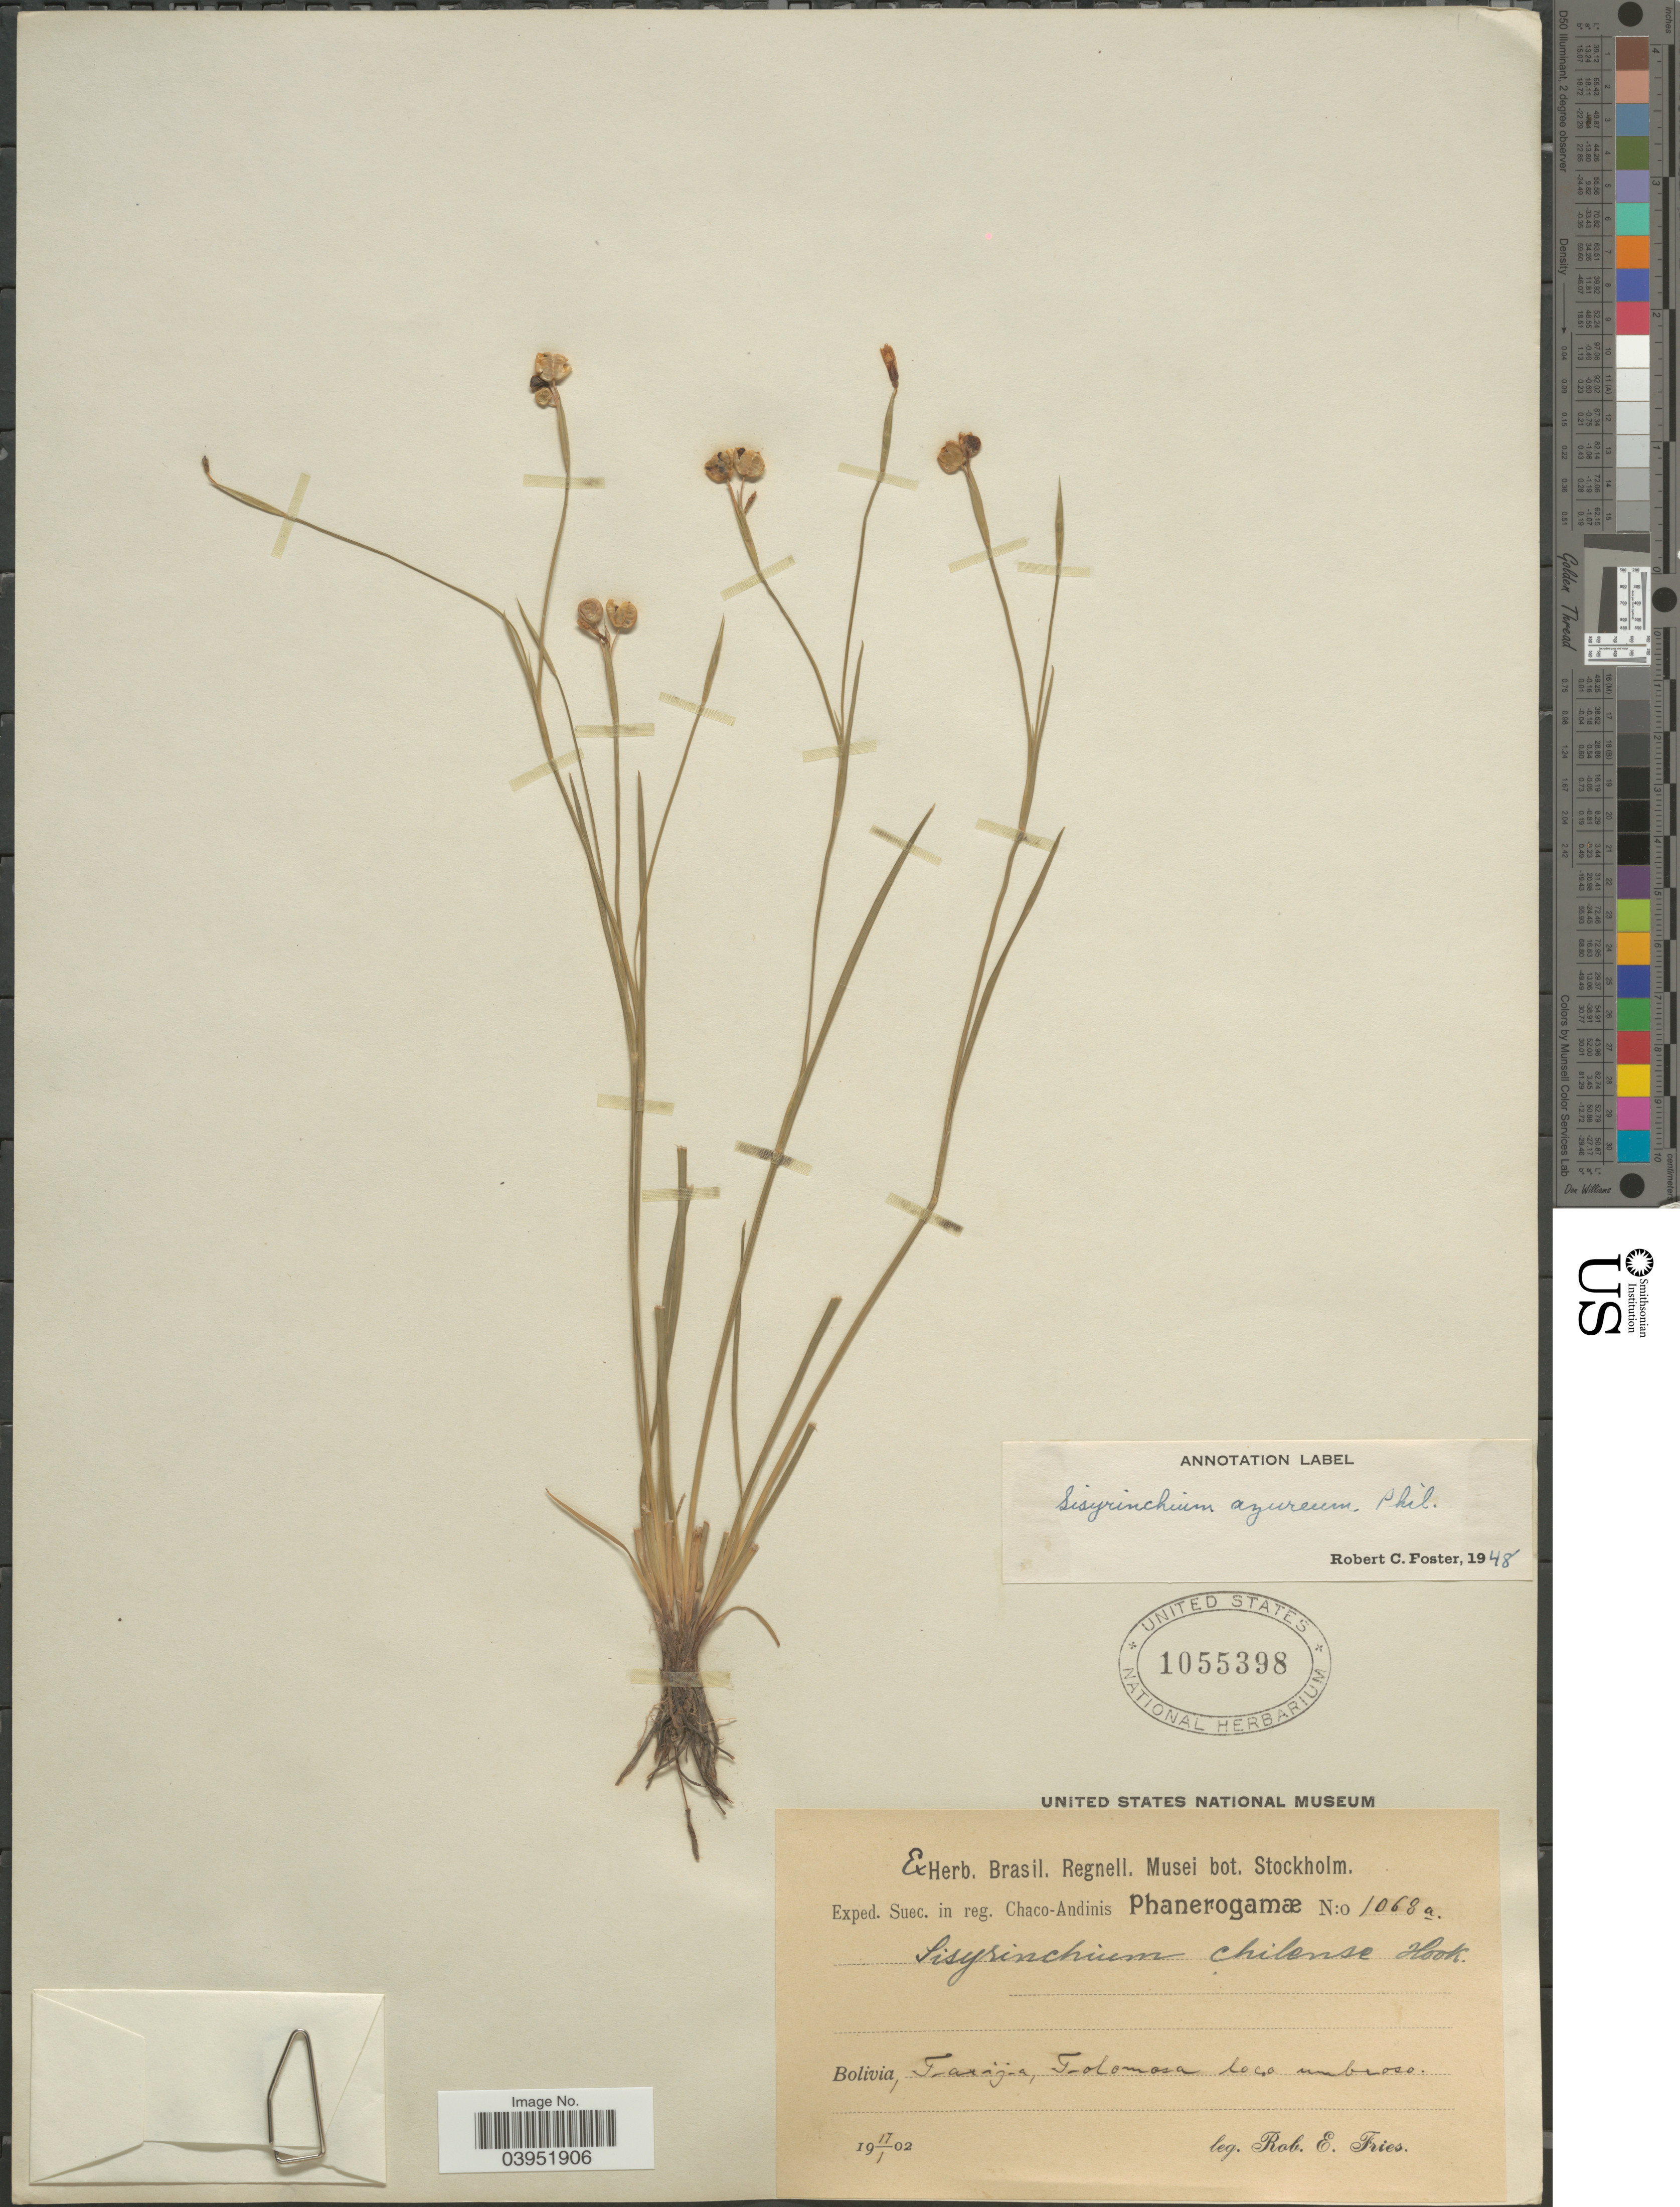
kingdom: Plantae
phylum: Tracheophyta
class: Liliopsida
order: Asparagales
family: Iridaceae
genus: Sisyrinchium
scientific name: Sisyrinchium azureum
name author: Phil.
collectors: R. E. Fries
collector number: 1068a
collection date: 1902-01-17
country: Bolivia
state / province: Tarija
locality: Tolomosa loco umbroso.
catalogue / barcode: US 1055398